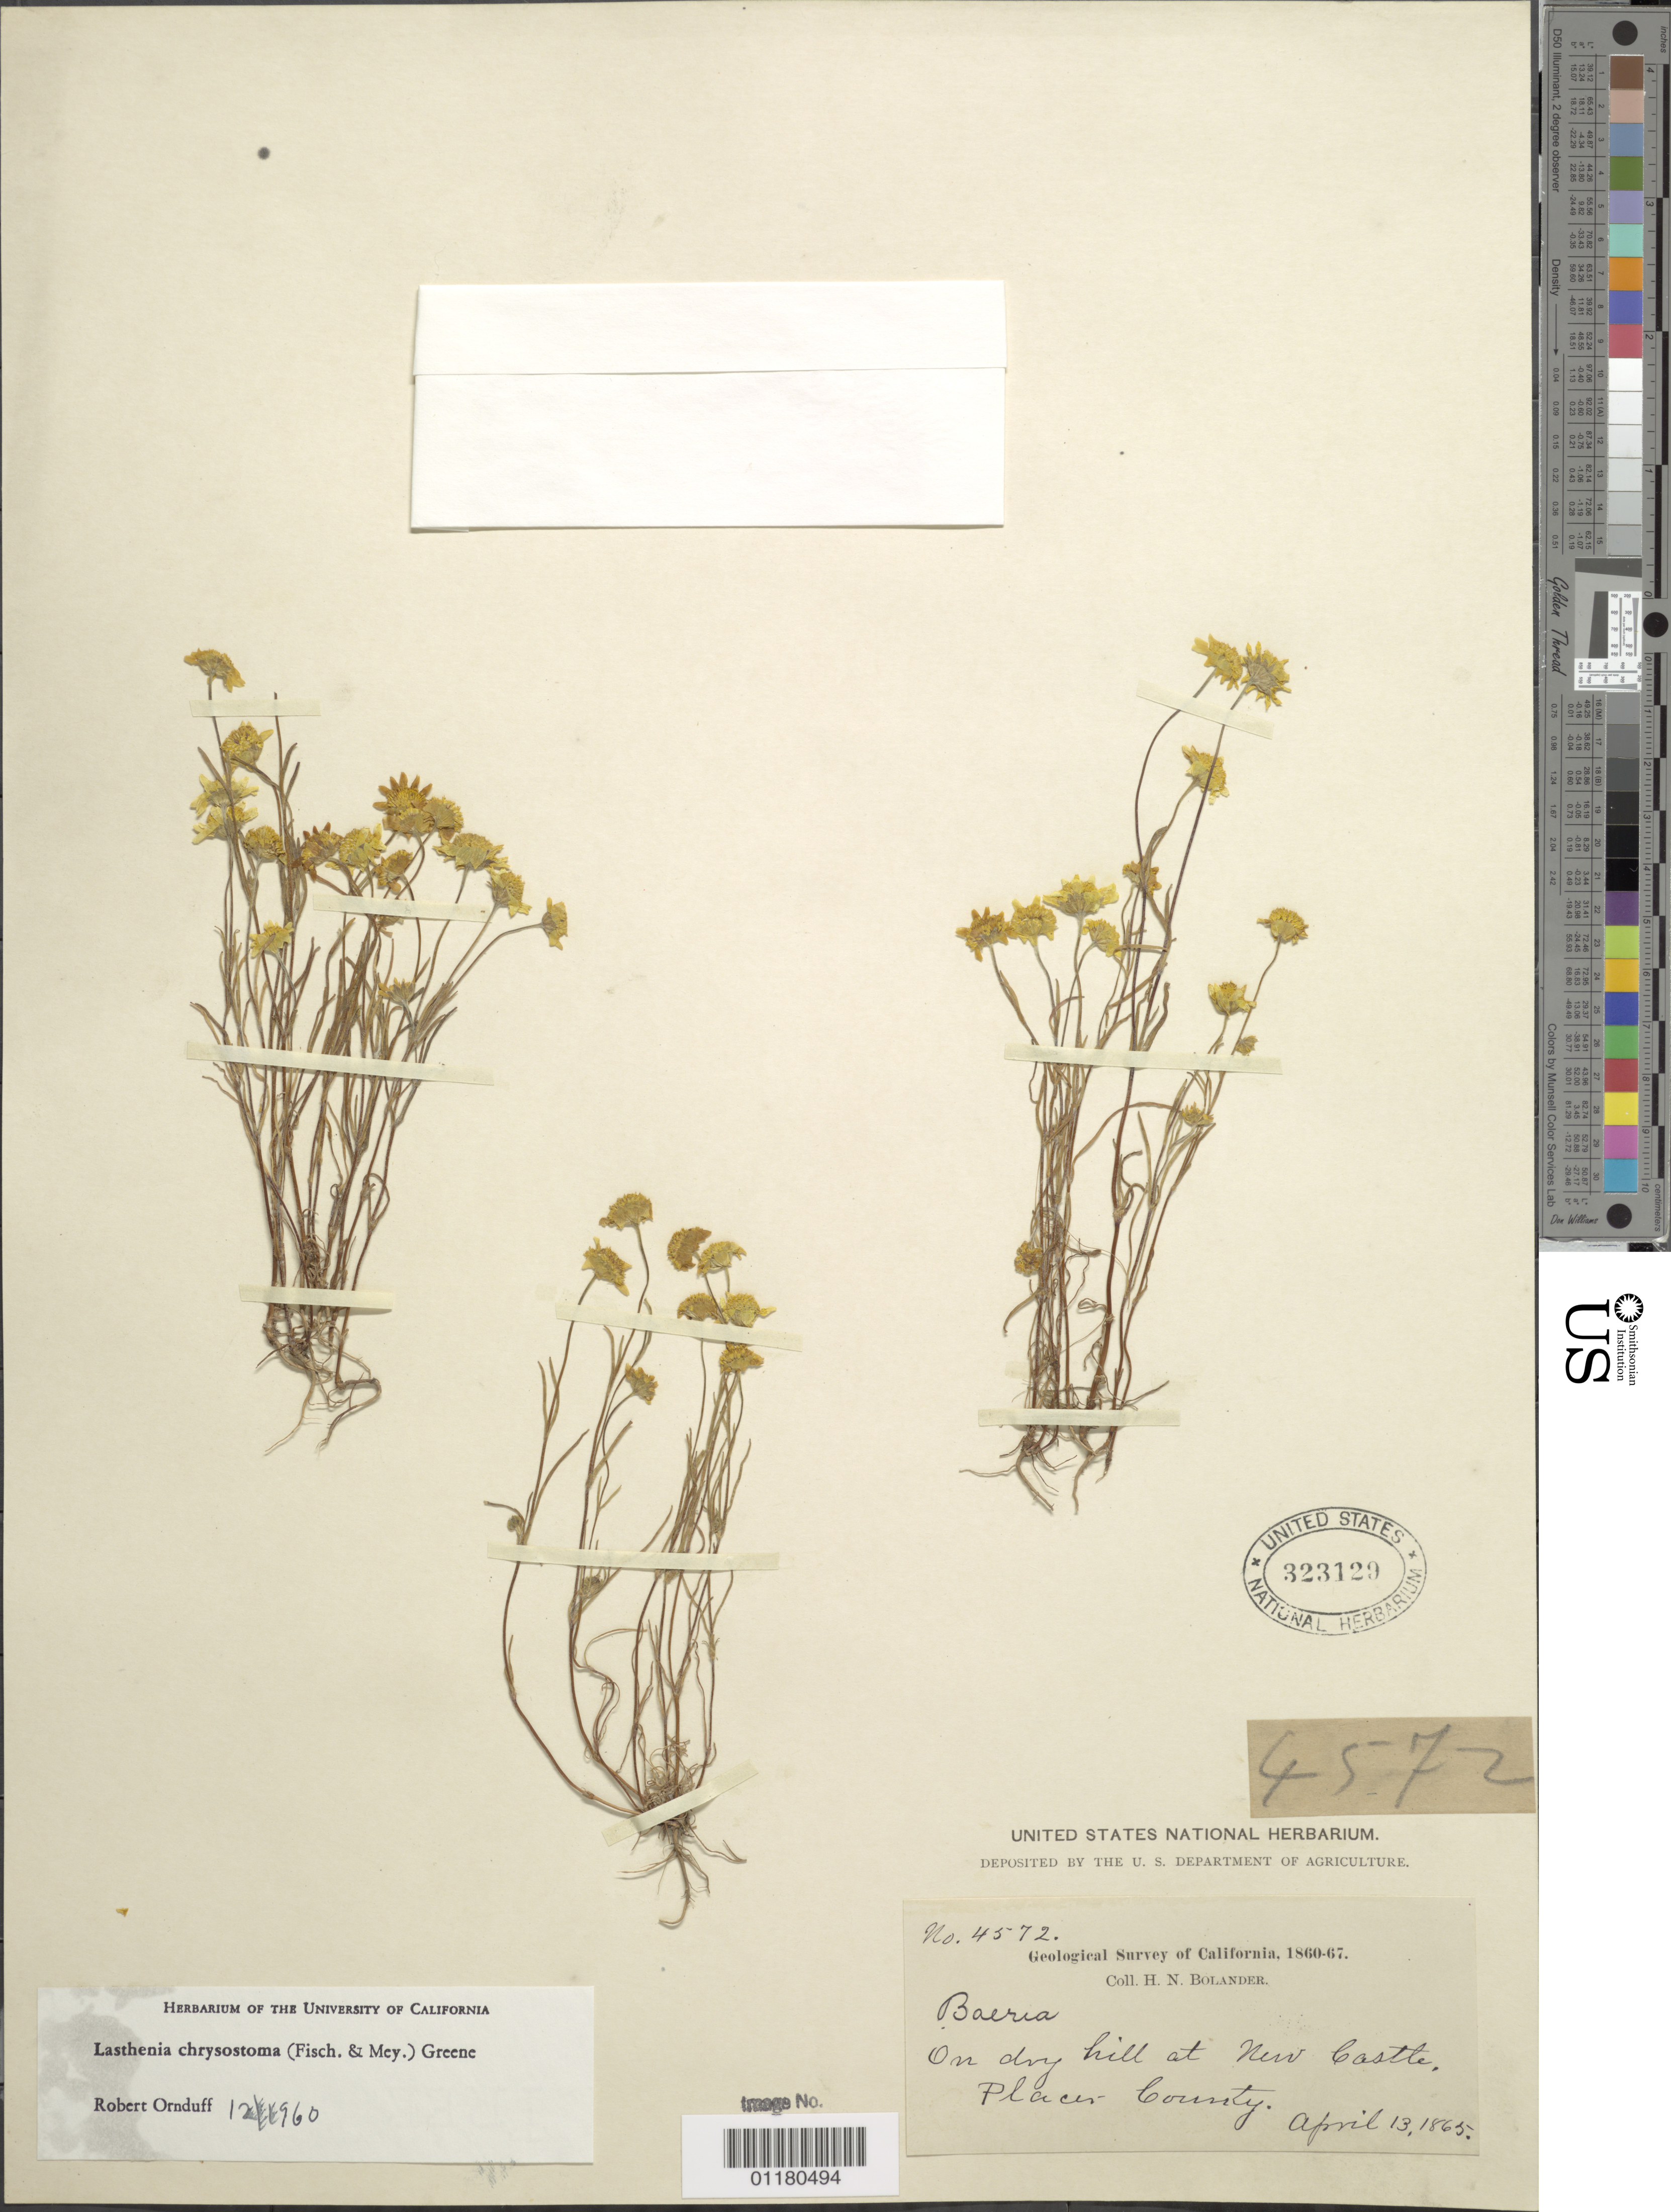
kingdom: Plantae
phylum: Tracheophyta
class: Magnoliopsida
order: Asterales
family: Asteraceae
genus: Lasthenia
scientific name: Lasthenia chrysostoma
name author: (Fisch. & C.A. Mey.) Greene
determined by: Ornduff, R.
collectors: H. Bolander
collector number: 4572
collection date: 1865-04-13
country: United States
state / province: California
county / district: Placer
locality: New Castle.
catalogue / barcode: US 323129